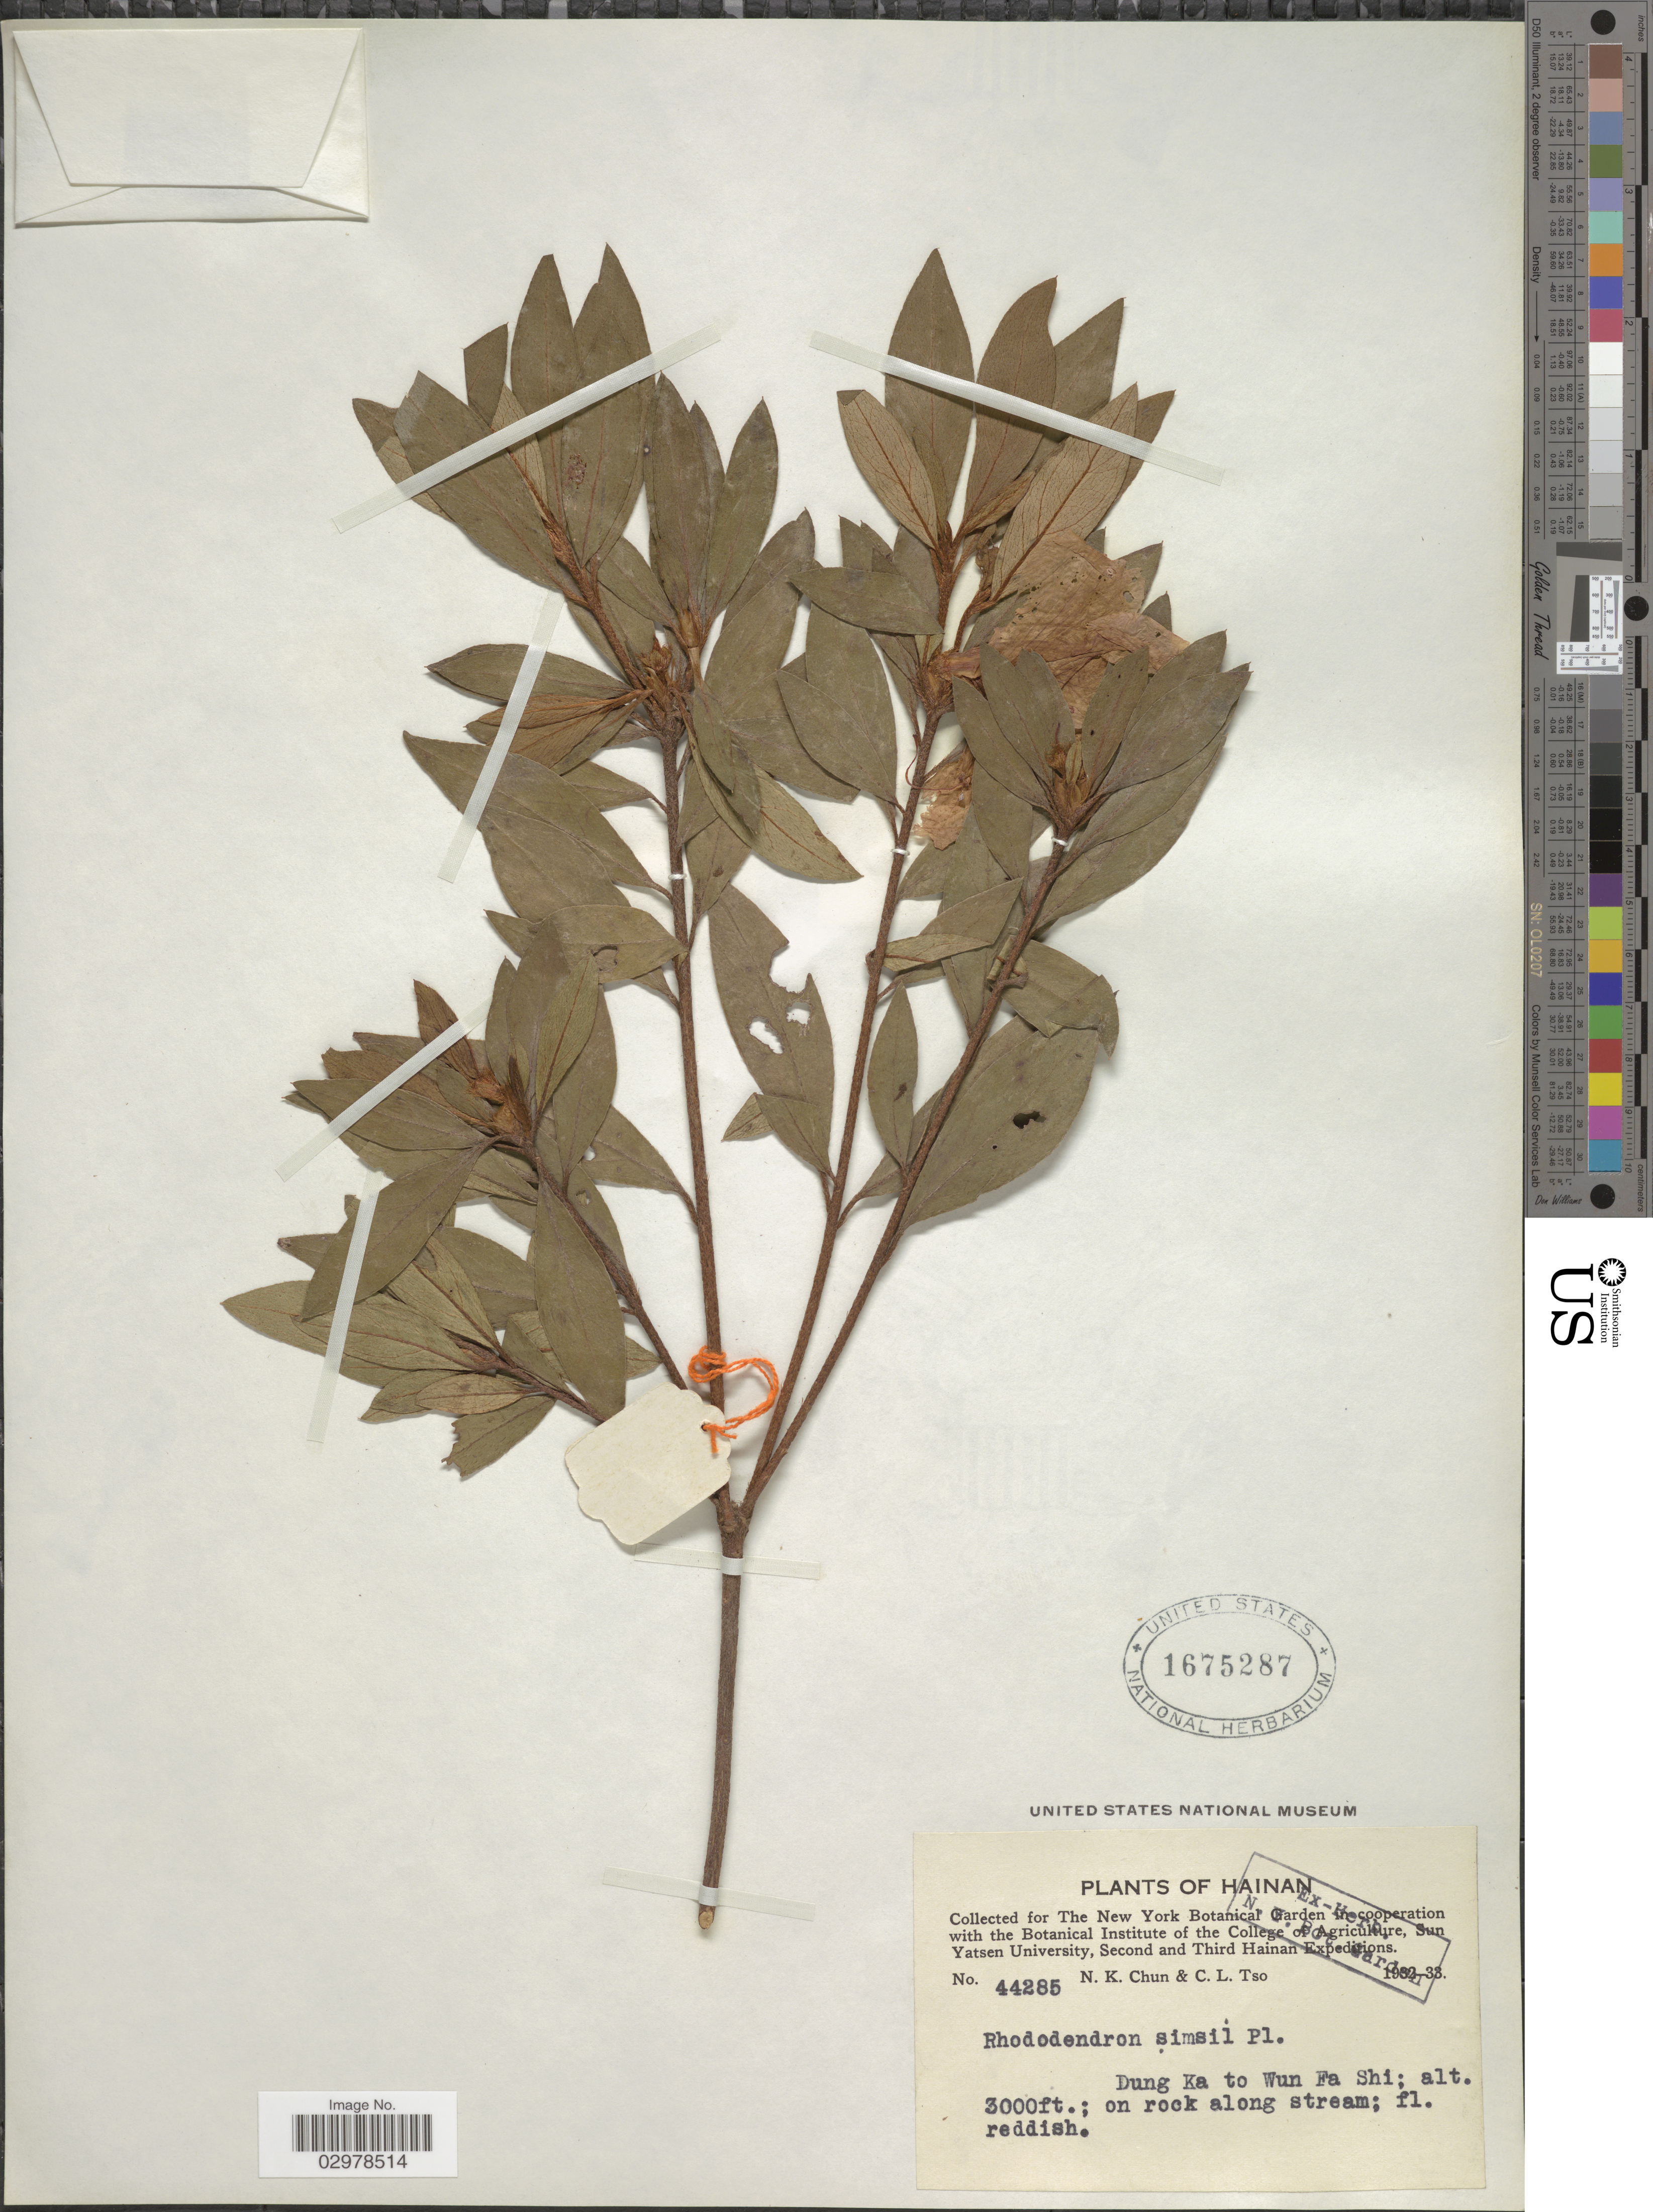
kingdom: Plantae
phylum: Tracheophyta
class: Magnoliopsida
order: Ericales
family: Ericaceae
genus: Rhododendron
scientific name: Rhododendron simsii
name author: Planch.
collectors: N. K. Chun & C. Tso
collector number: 44285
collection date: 1932/1933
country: China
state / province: Hainan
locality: Dung Ka to Wun Fa Shi.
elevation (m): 914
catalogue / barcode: US 1675287